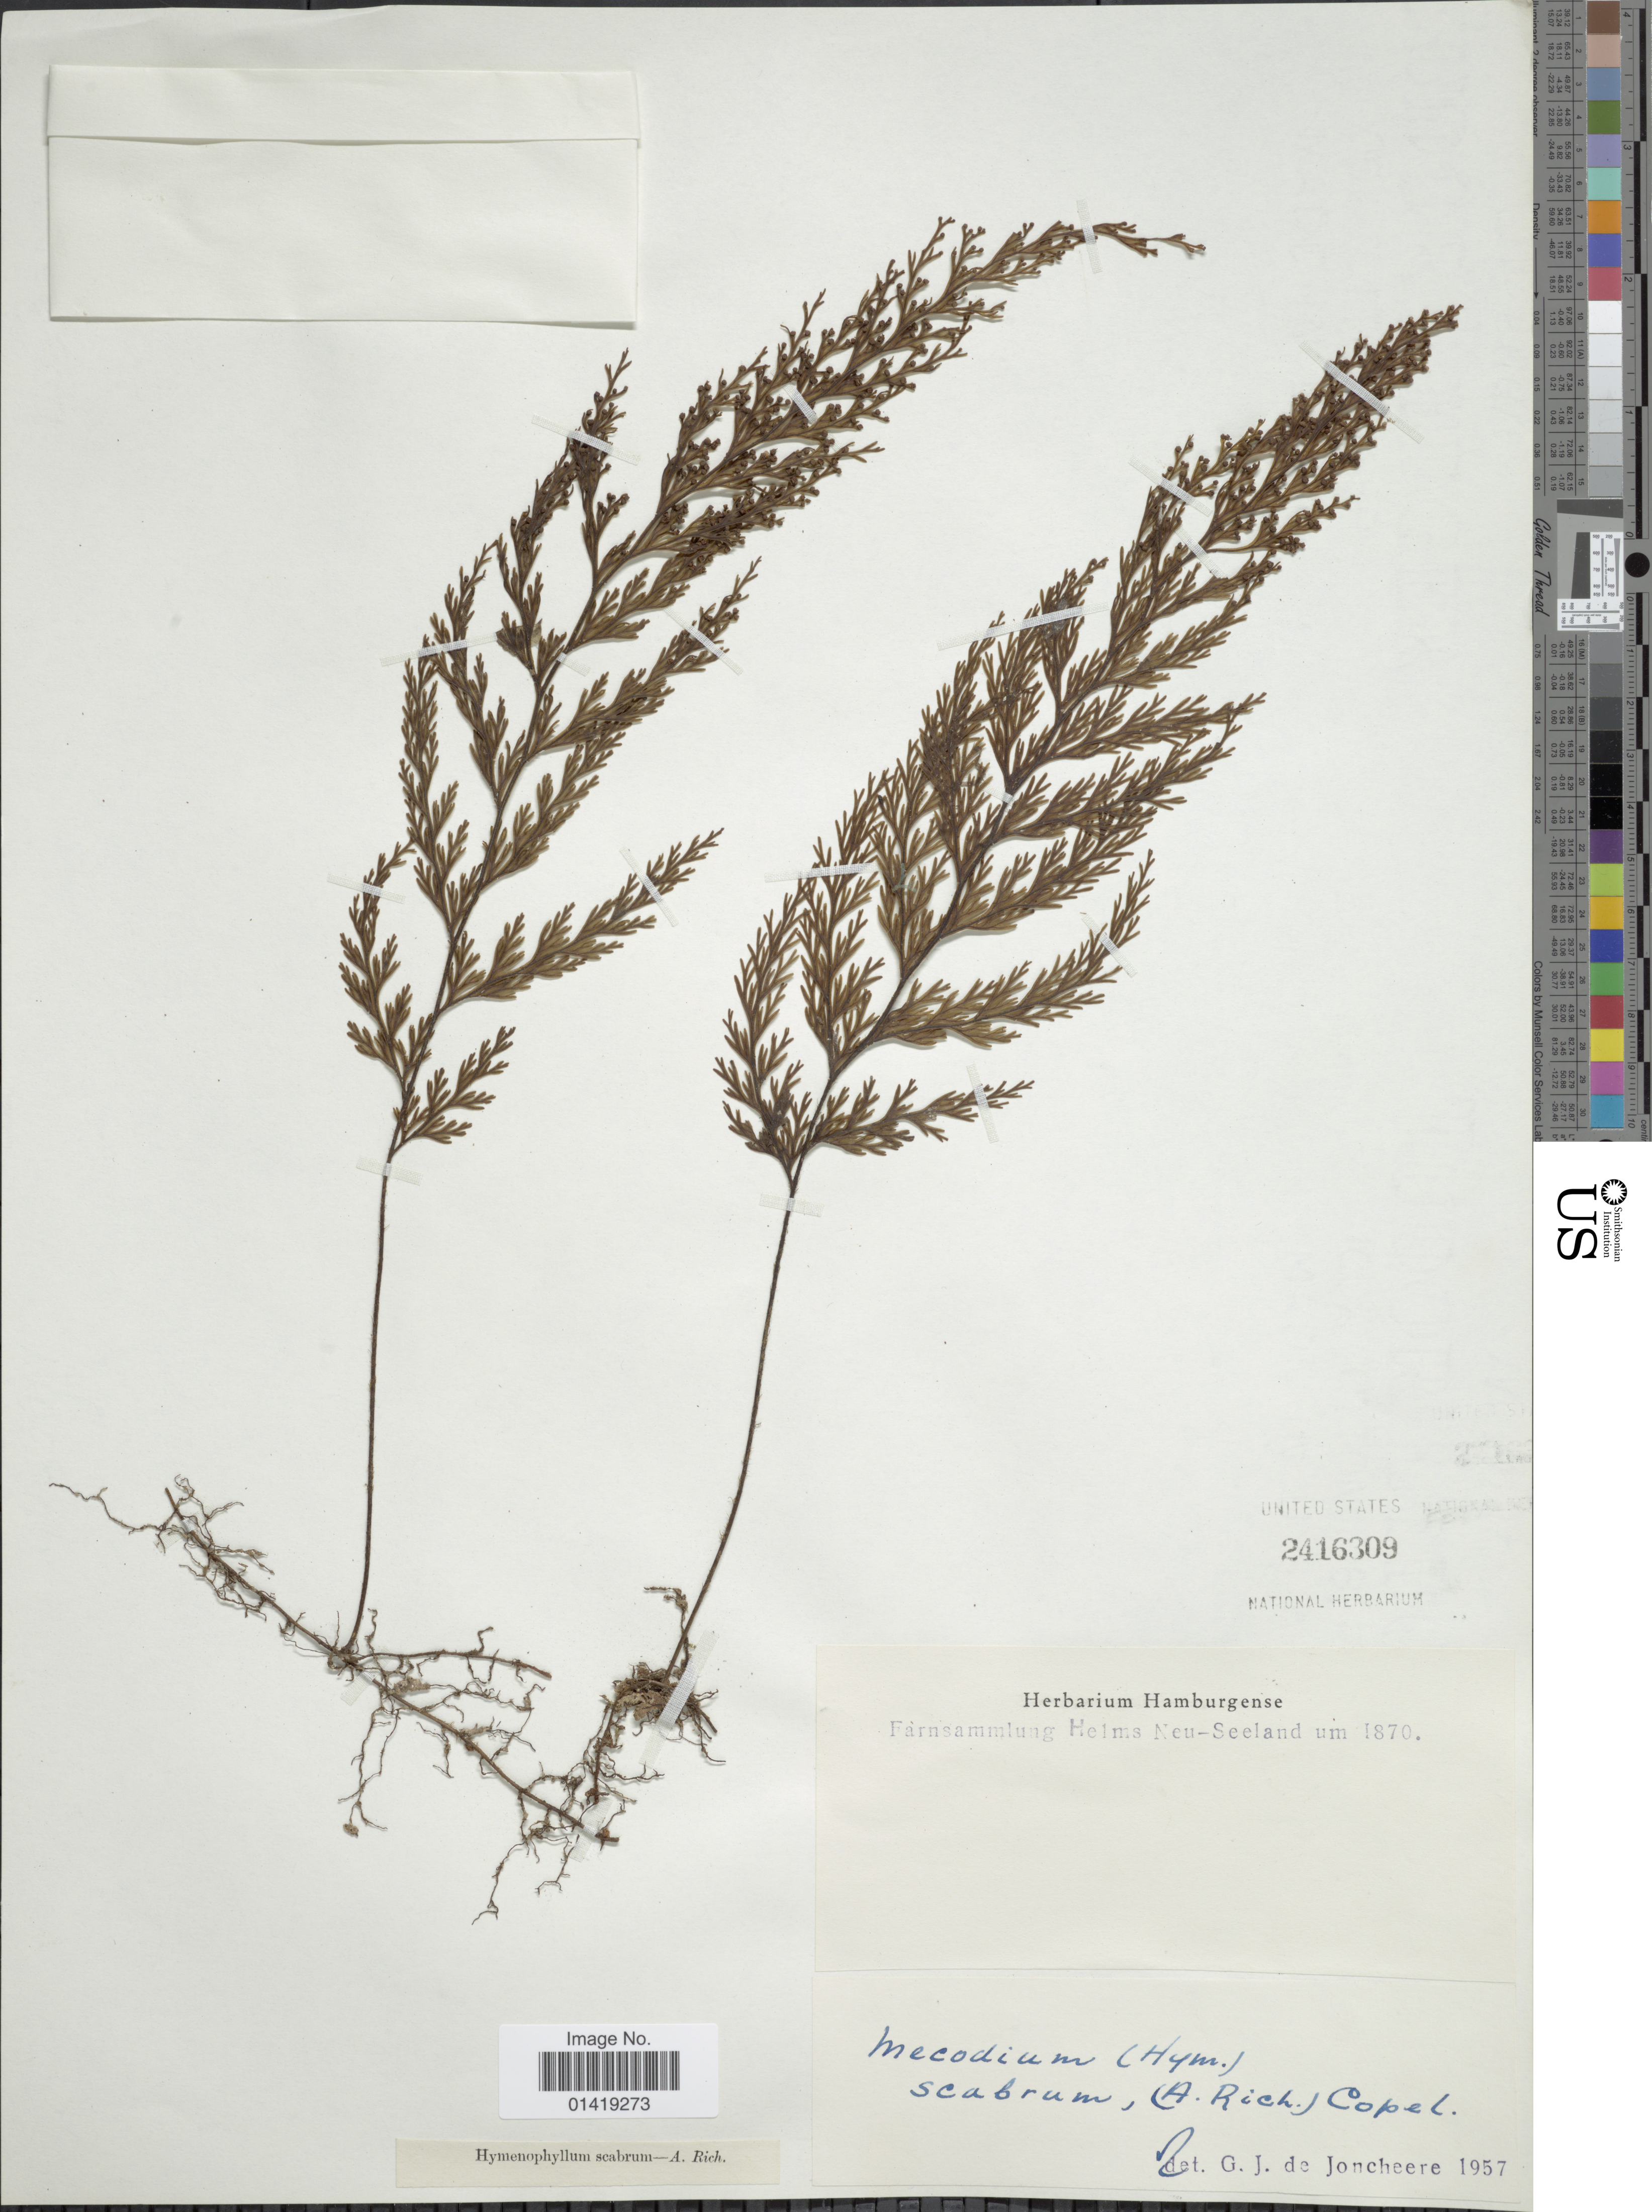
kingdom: Plantae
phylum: Tracheophyta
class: Polypodiopsida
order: Hymenophyllales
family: Hymenophyllaceae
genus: Hymenophyllum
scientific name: Hymenophyllum scabrum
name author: A. Rich.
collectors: F. Helms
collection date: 1870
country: New Zealand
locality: New Seeland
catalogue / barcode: US 2416309